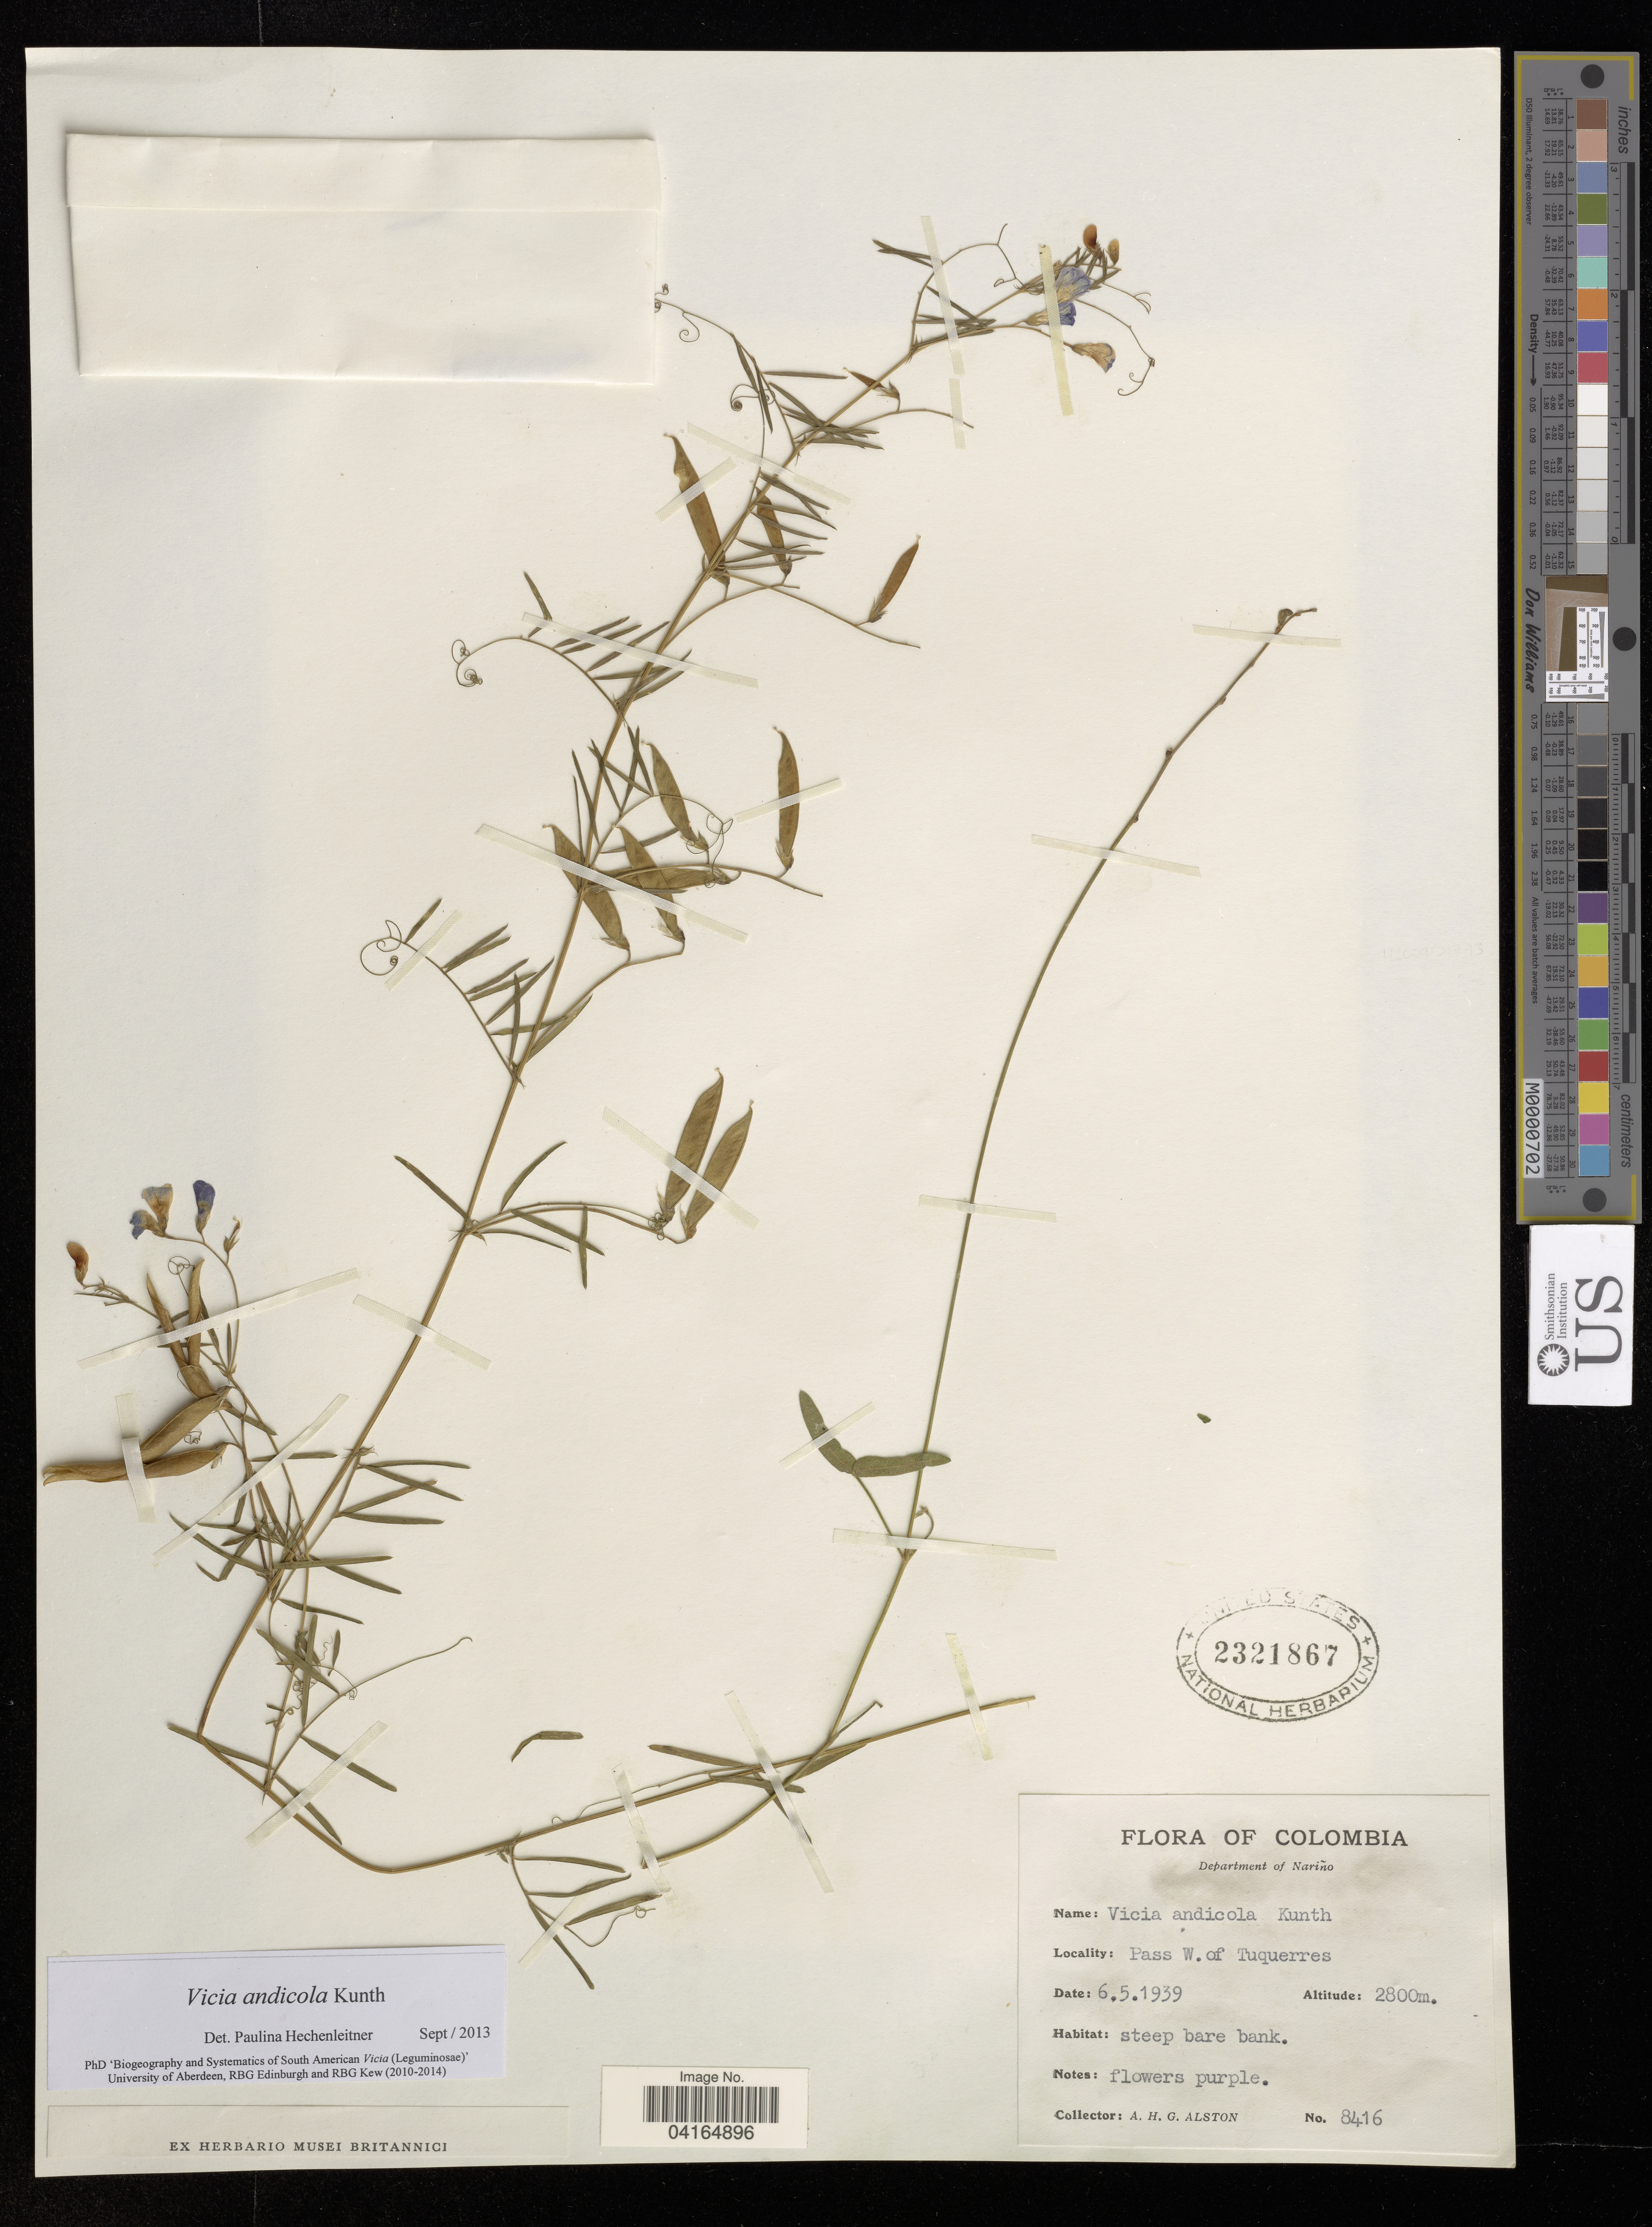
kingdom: Plantae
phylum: Tracheophyta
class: Magnoliopsida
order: Fabales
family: Fabaceae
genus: Vicia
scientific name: Vicia andicola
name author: Kunth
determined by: Hechenleitner, Paulina, RBG Edinburgh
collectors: A. H. Alston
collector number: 8416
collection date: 1939-05-06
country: Colombia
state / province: Nariño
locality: Pass W. of Tuquerres.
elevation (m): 2800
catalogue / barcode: US 2321867